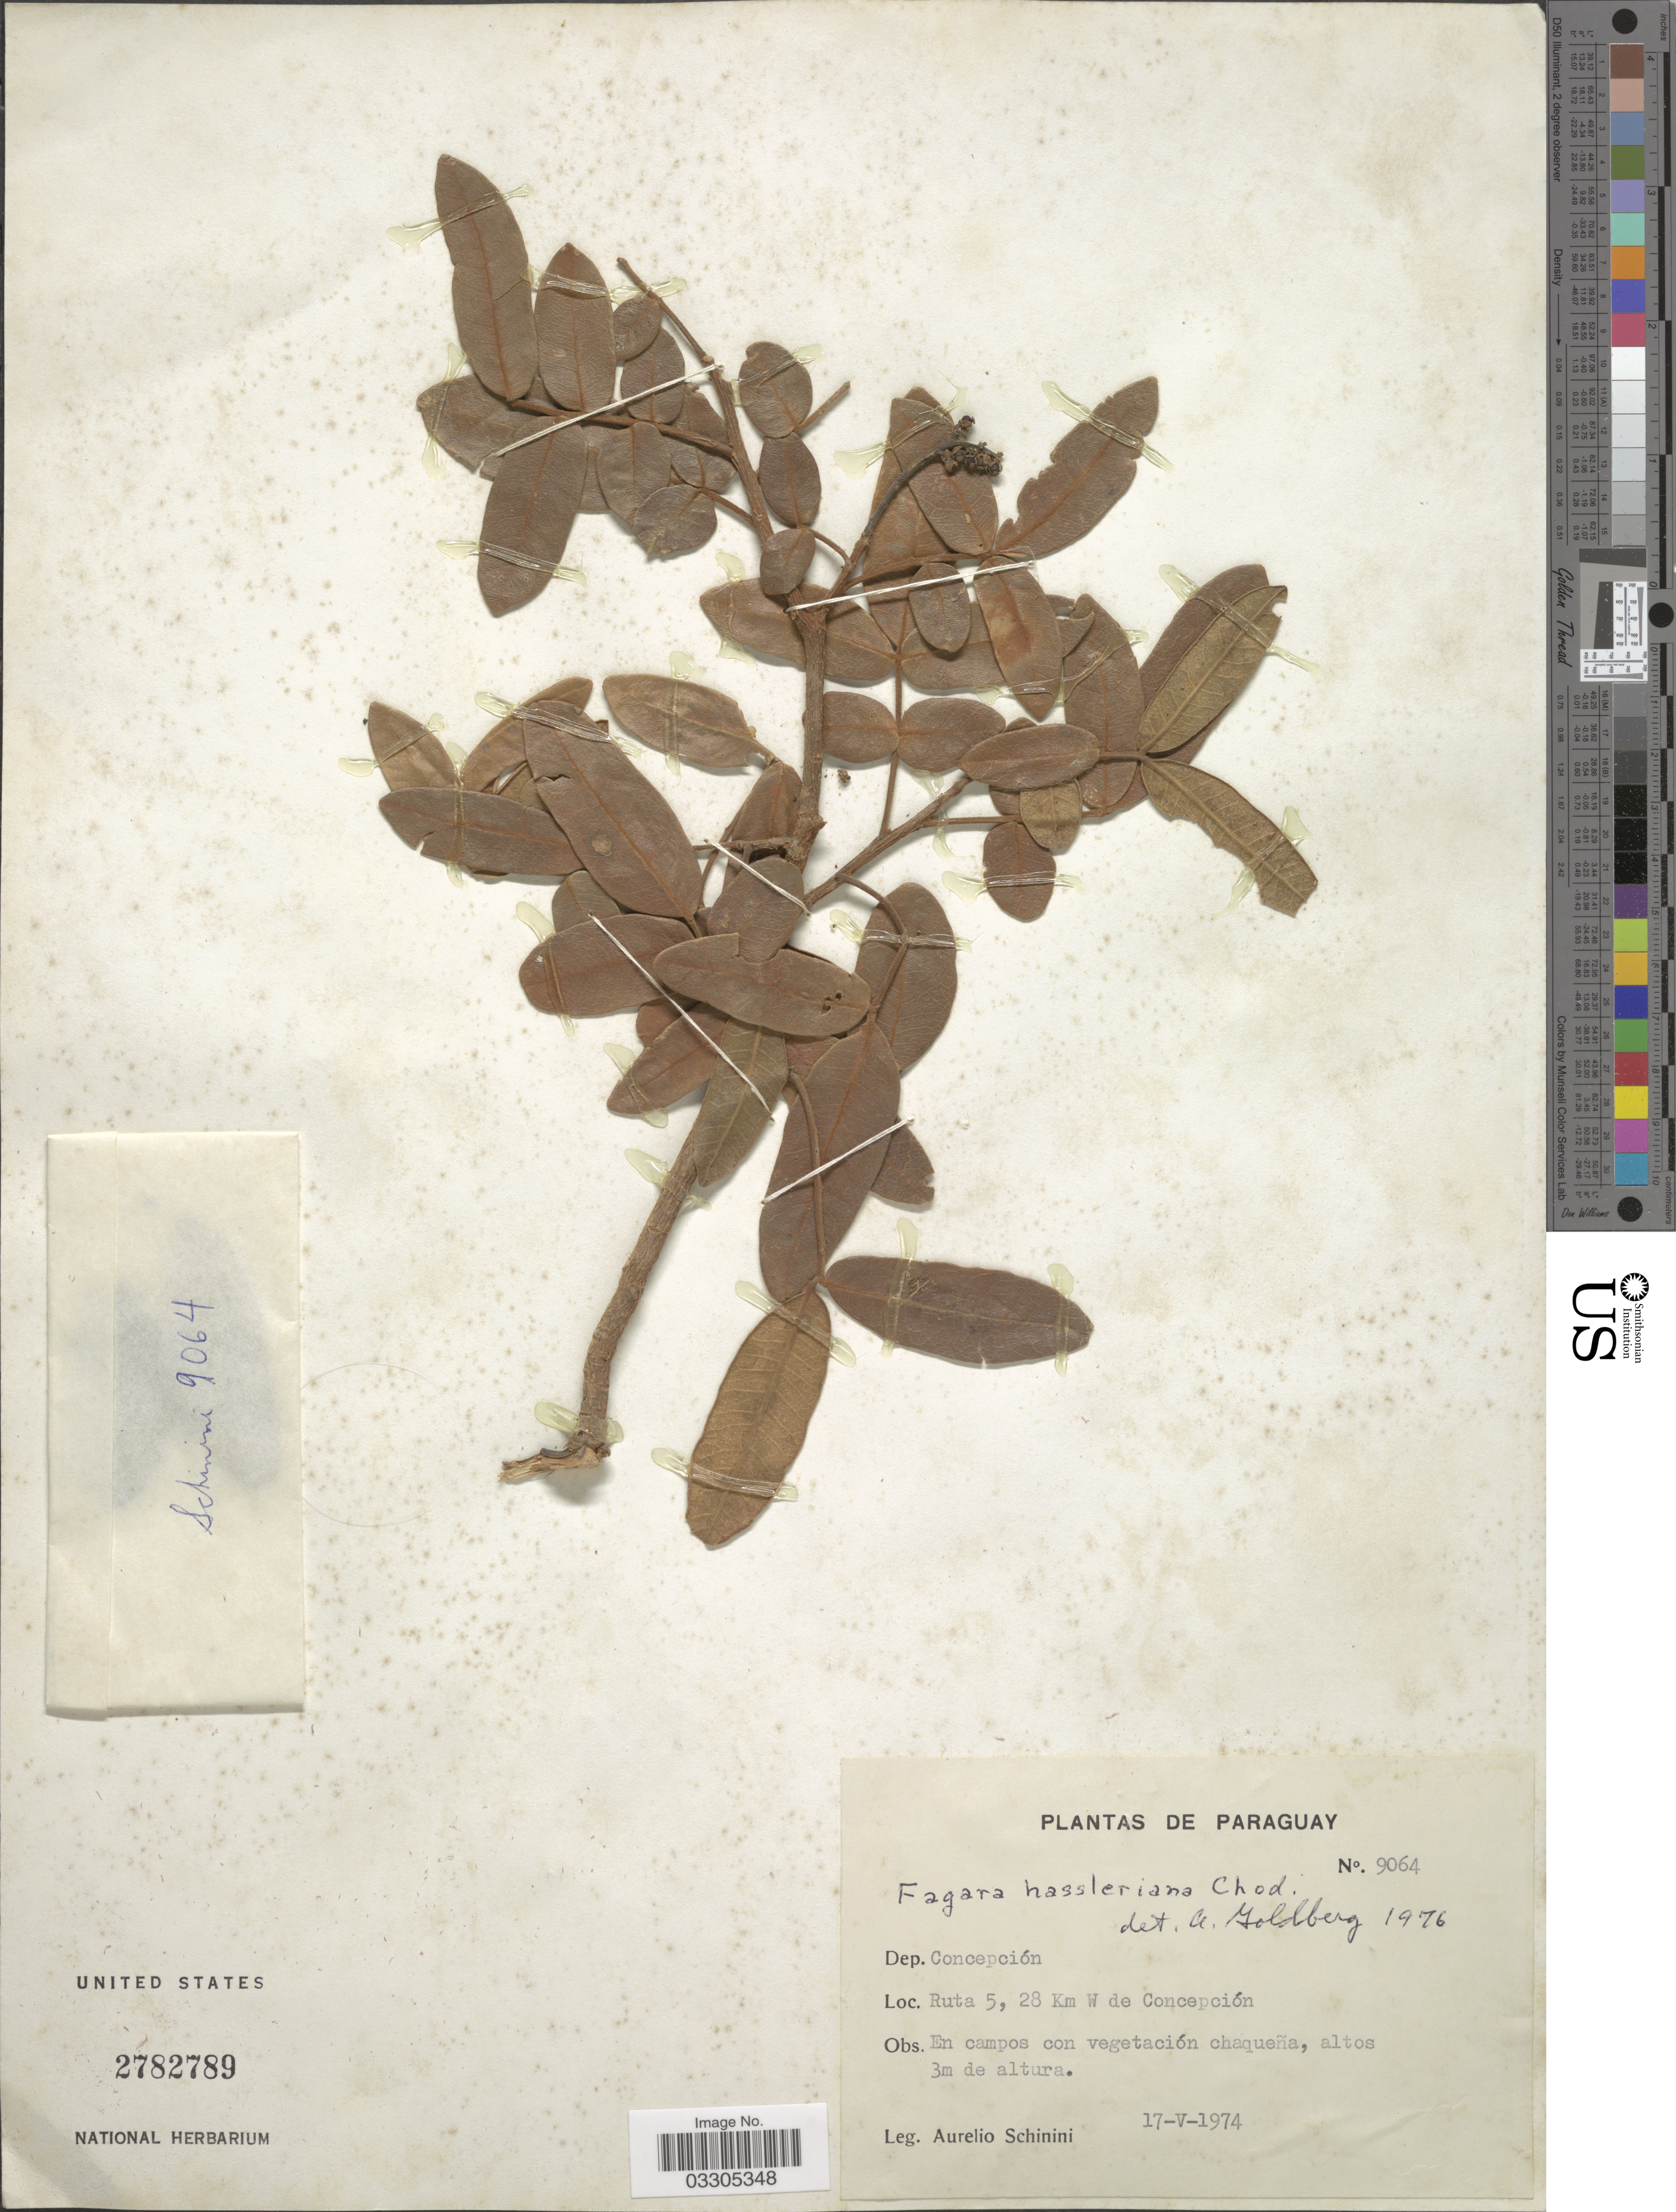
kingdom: Plantae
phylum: Tracheophyta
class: Magnoliopsida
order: Sapindales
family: Rutaceae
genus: Zanthoxylum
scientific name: Zanthoxylum hasslerianum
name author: (Chodat) Pirani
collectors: A. Schinini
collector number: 9064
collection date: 1974-05-17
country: Paraguay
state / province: Concepcion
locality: Dep. Concepción. Ruta 5, 28 Km W de Concepción.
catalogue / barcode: US 2782789